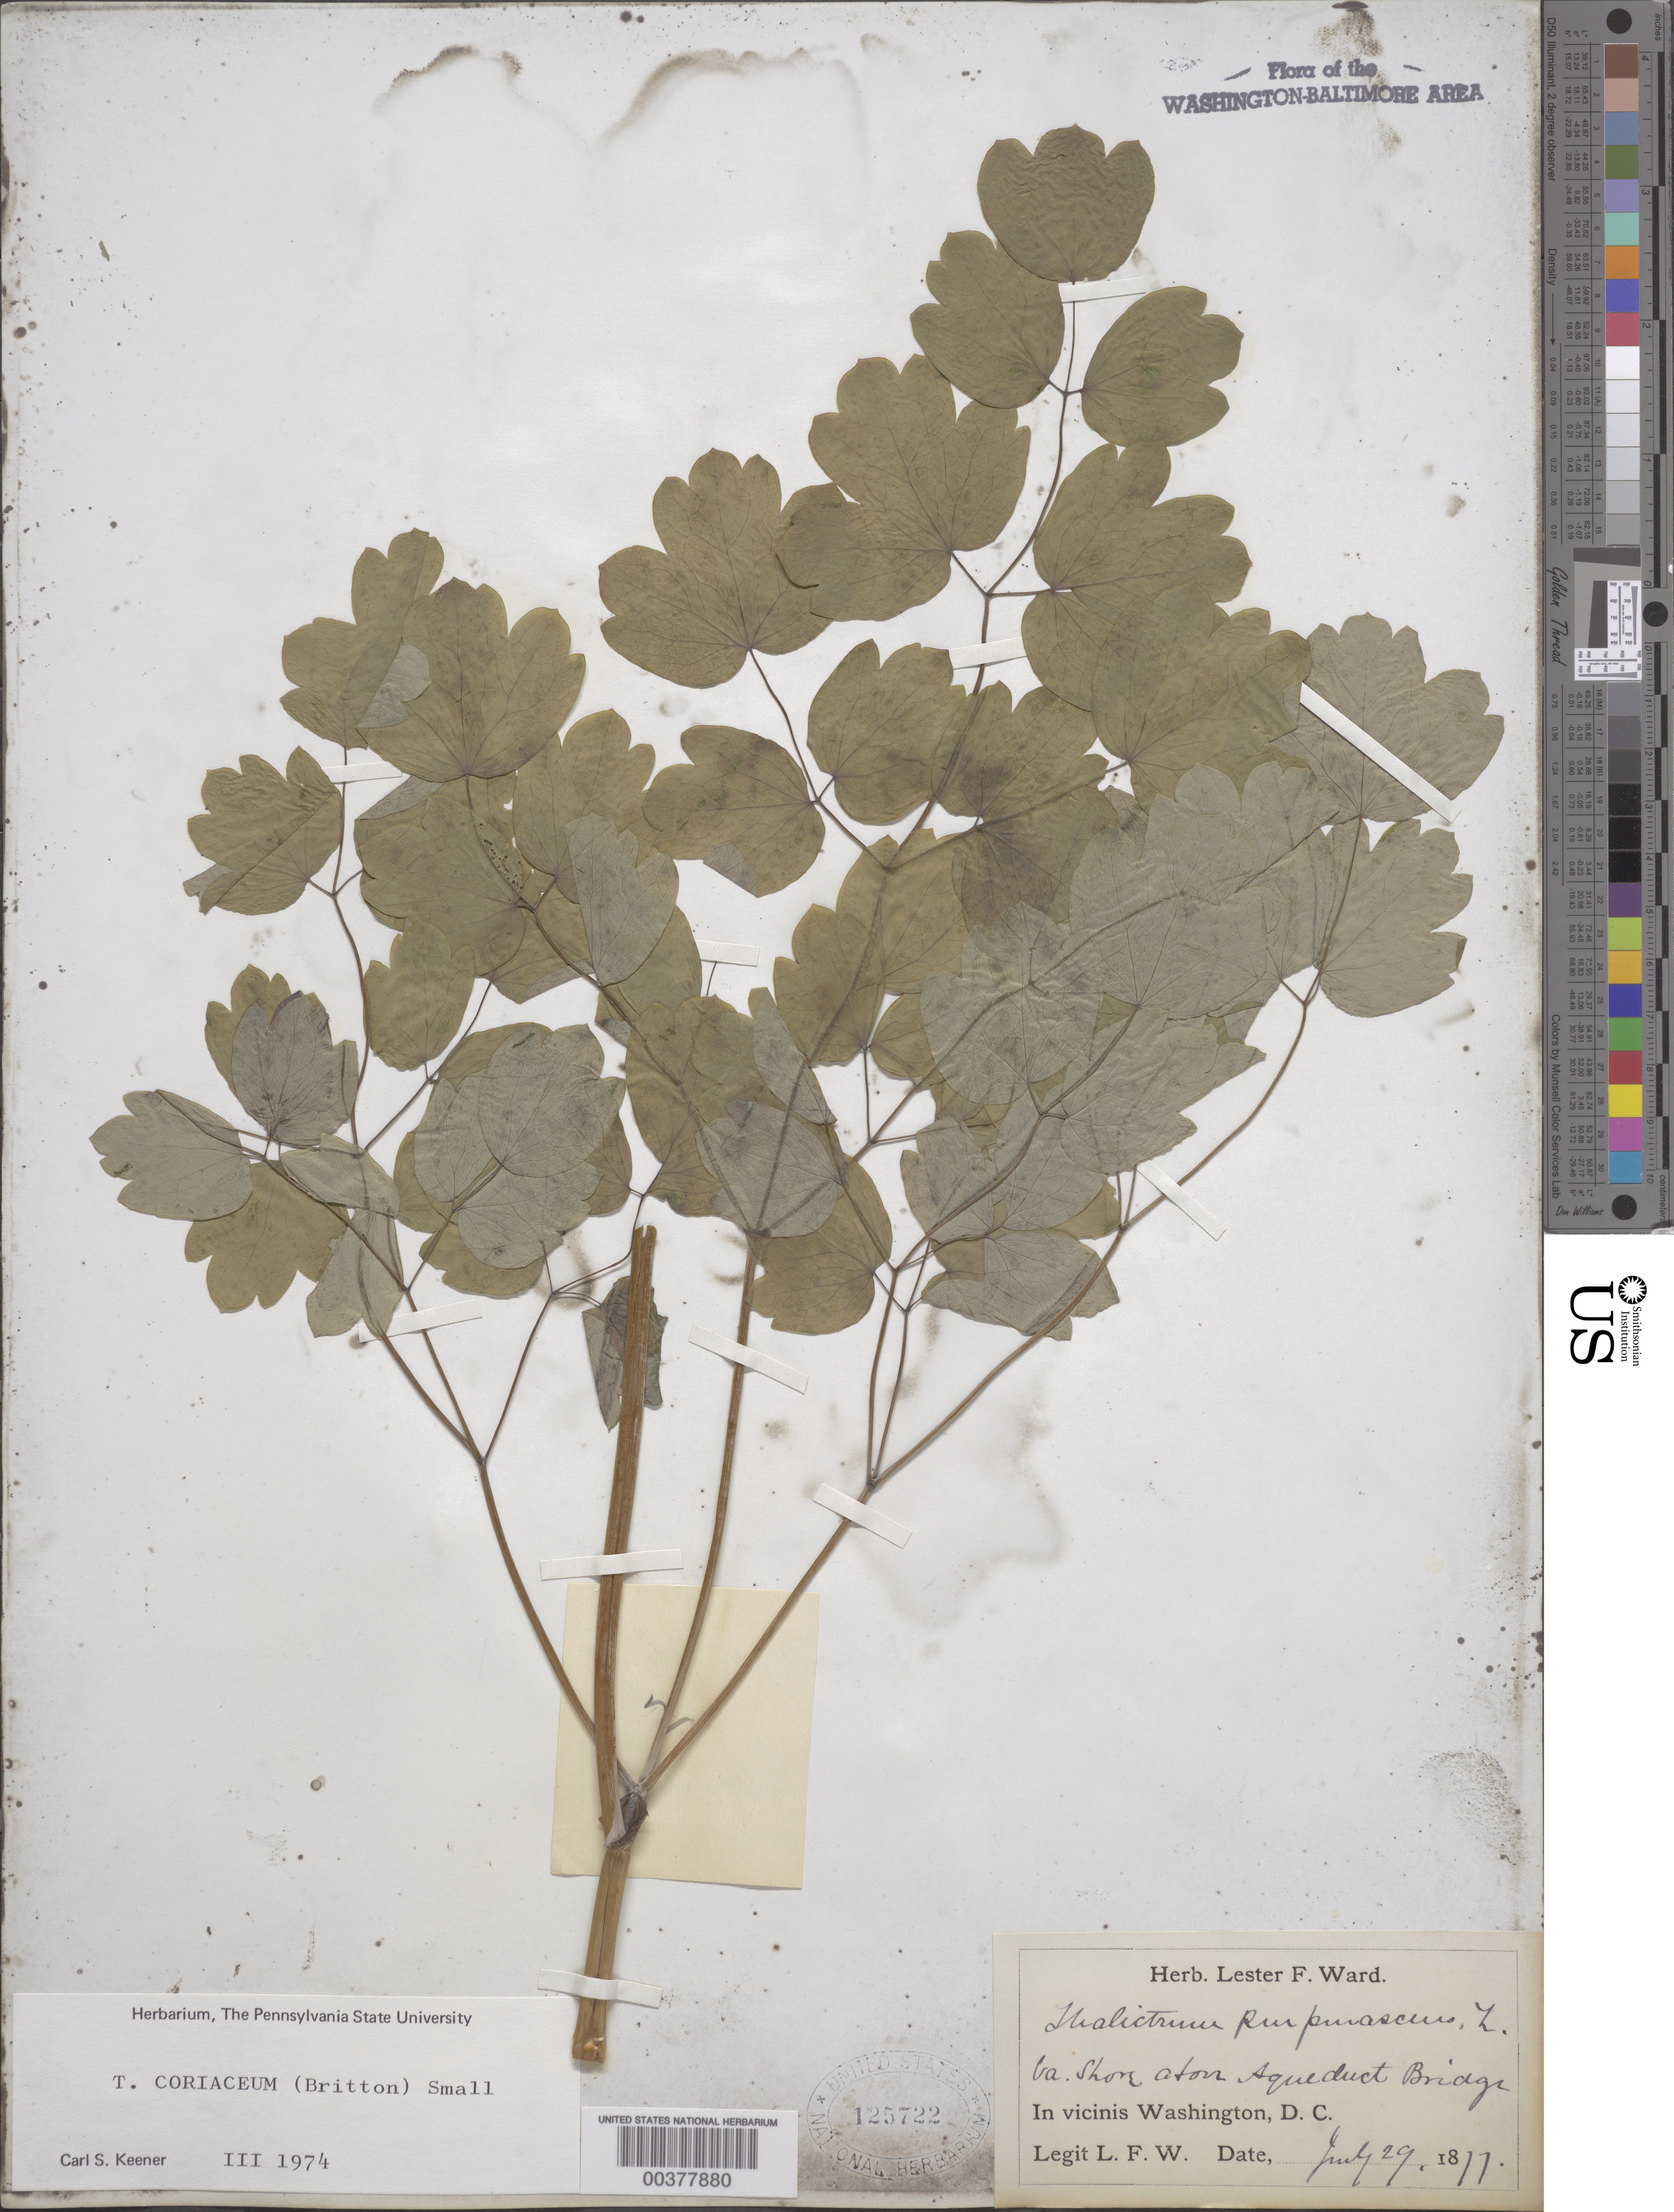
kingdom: Plantae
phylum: Tracheophyta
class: Magnoliopsida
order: Ranunculales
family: Ranunculaceae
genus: Thalictrum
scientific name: Thalictrum coriaceum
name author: (Britton) Small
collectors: L. F. Ward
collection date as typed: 29 Jul 1877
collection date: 1877-07-29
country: United States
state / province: Virginia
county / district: Fairfax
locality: Above Aqueduct Bridge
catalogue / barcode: US 125722